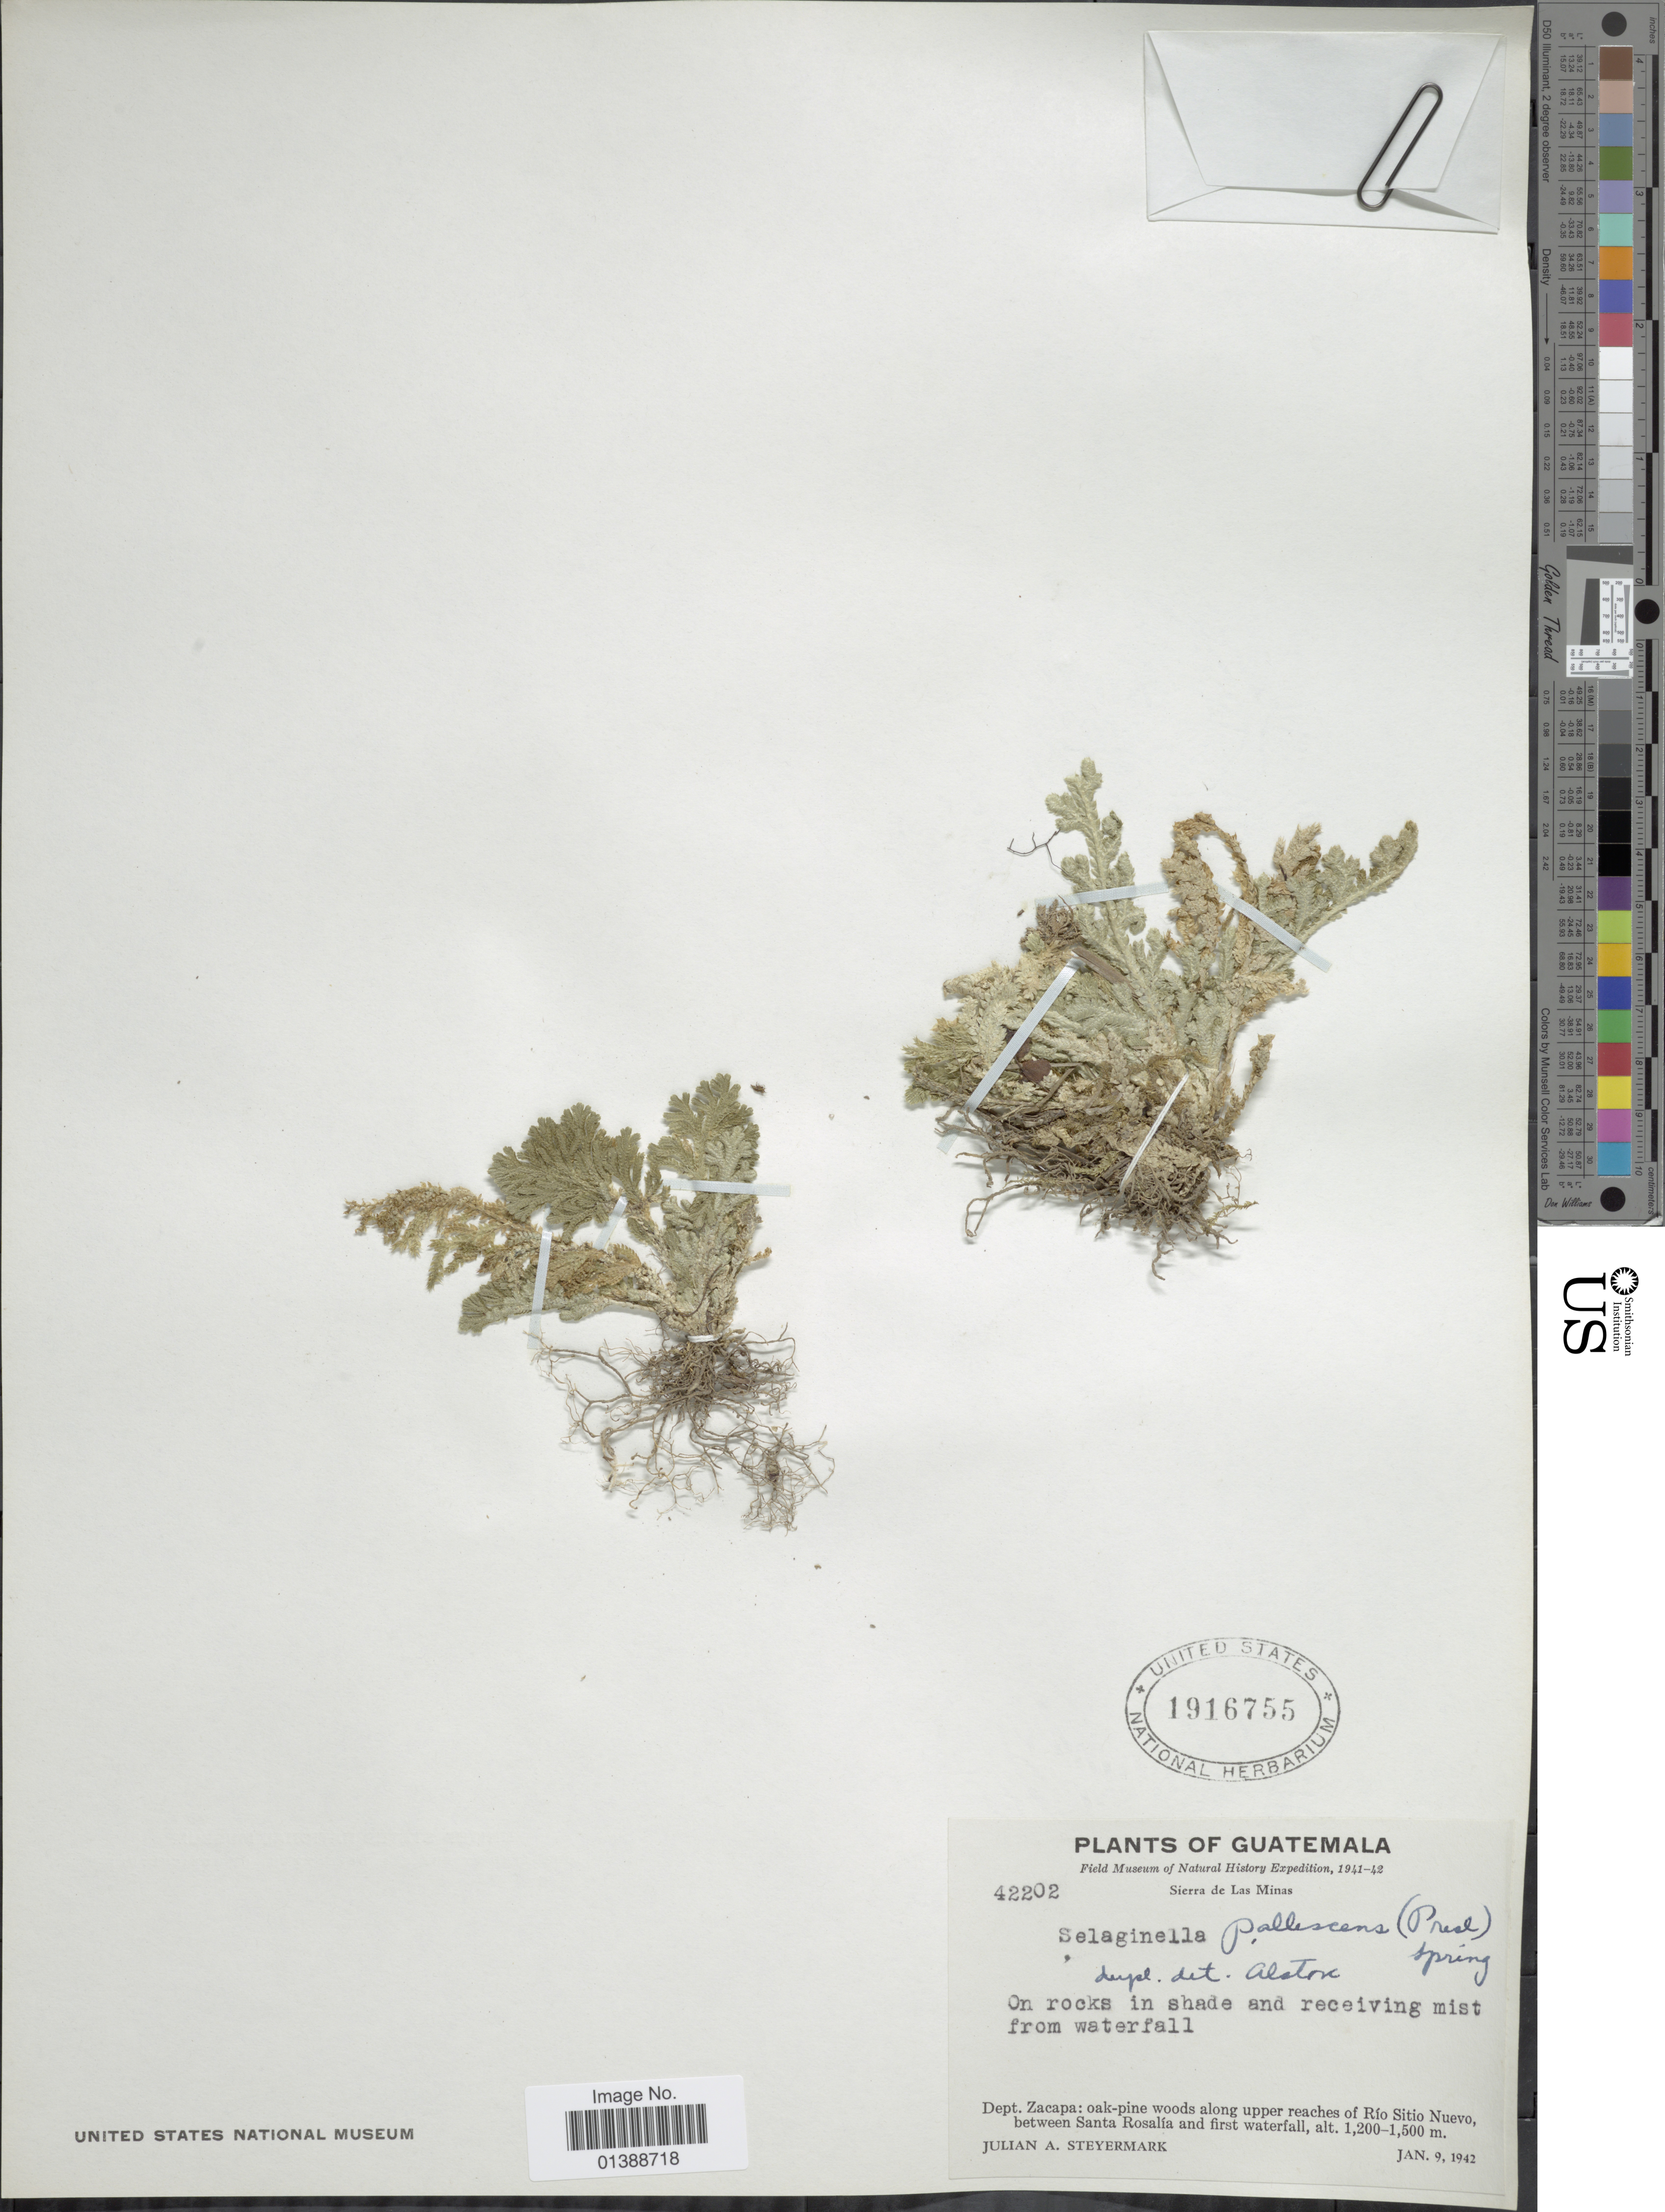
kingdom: Plantae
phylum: Tracheophyta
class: Lycopodiopsida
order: Selaginellales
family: Selaginellaceae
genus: Selaginella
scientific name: Selaginella pallescens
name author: (C. Presl) Spring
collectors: J. Steyermark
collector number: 42202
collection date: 1942-01-09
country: Guatemala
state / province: Zacapa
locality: Oak-pine woods along upper reaches of Río Sitio Nuevo, between Santa Rosalia and first waterfall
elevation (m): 1200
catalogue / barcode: US 1916755